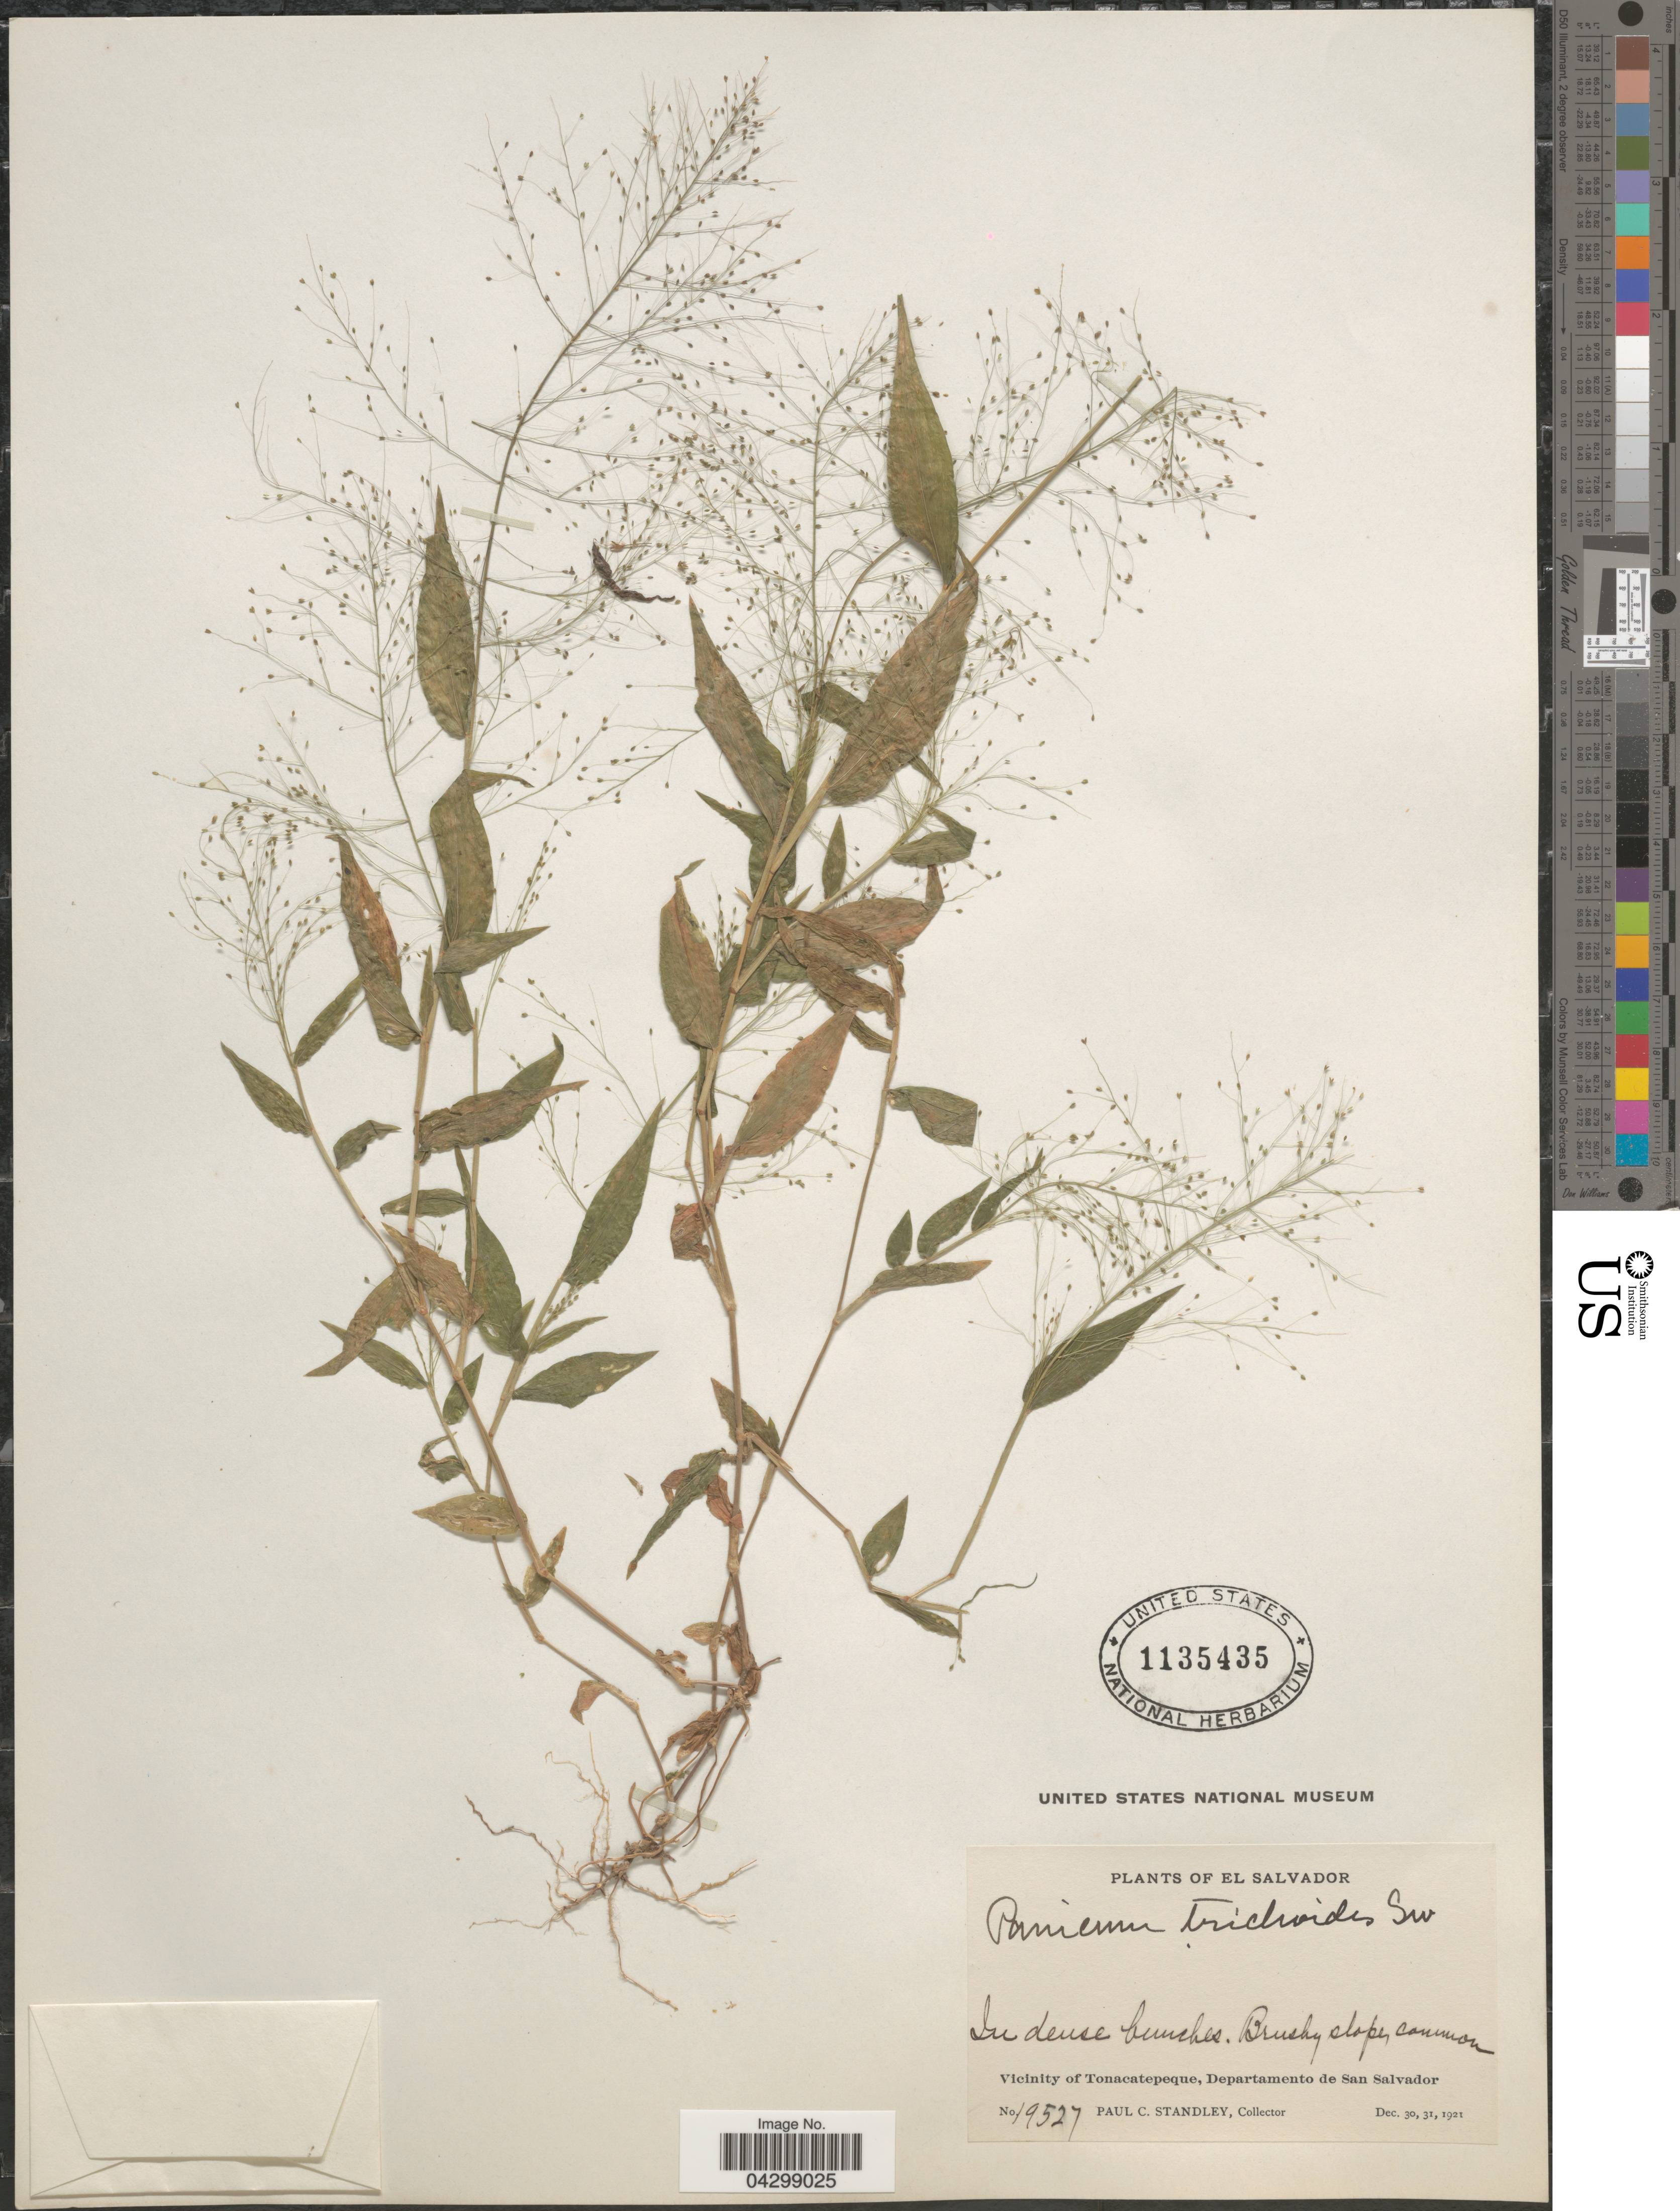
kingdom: Plantae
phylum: Tracheophyta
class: Liliopsida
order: Poales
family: Poaceae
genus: Panicum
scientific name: Panicum trichoides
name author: Sw.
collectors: P. C. Standley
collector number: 19527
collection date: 1921-12-30/1921-12-31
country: El Salvador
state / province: San Salvador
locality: Vicinity of Tonacatepeque, Departamento de San Salvador.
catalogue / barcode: US 1135435